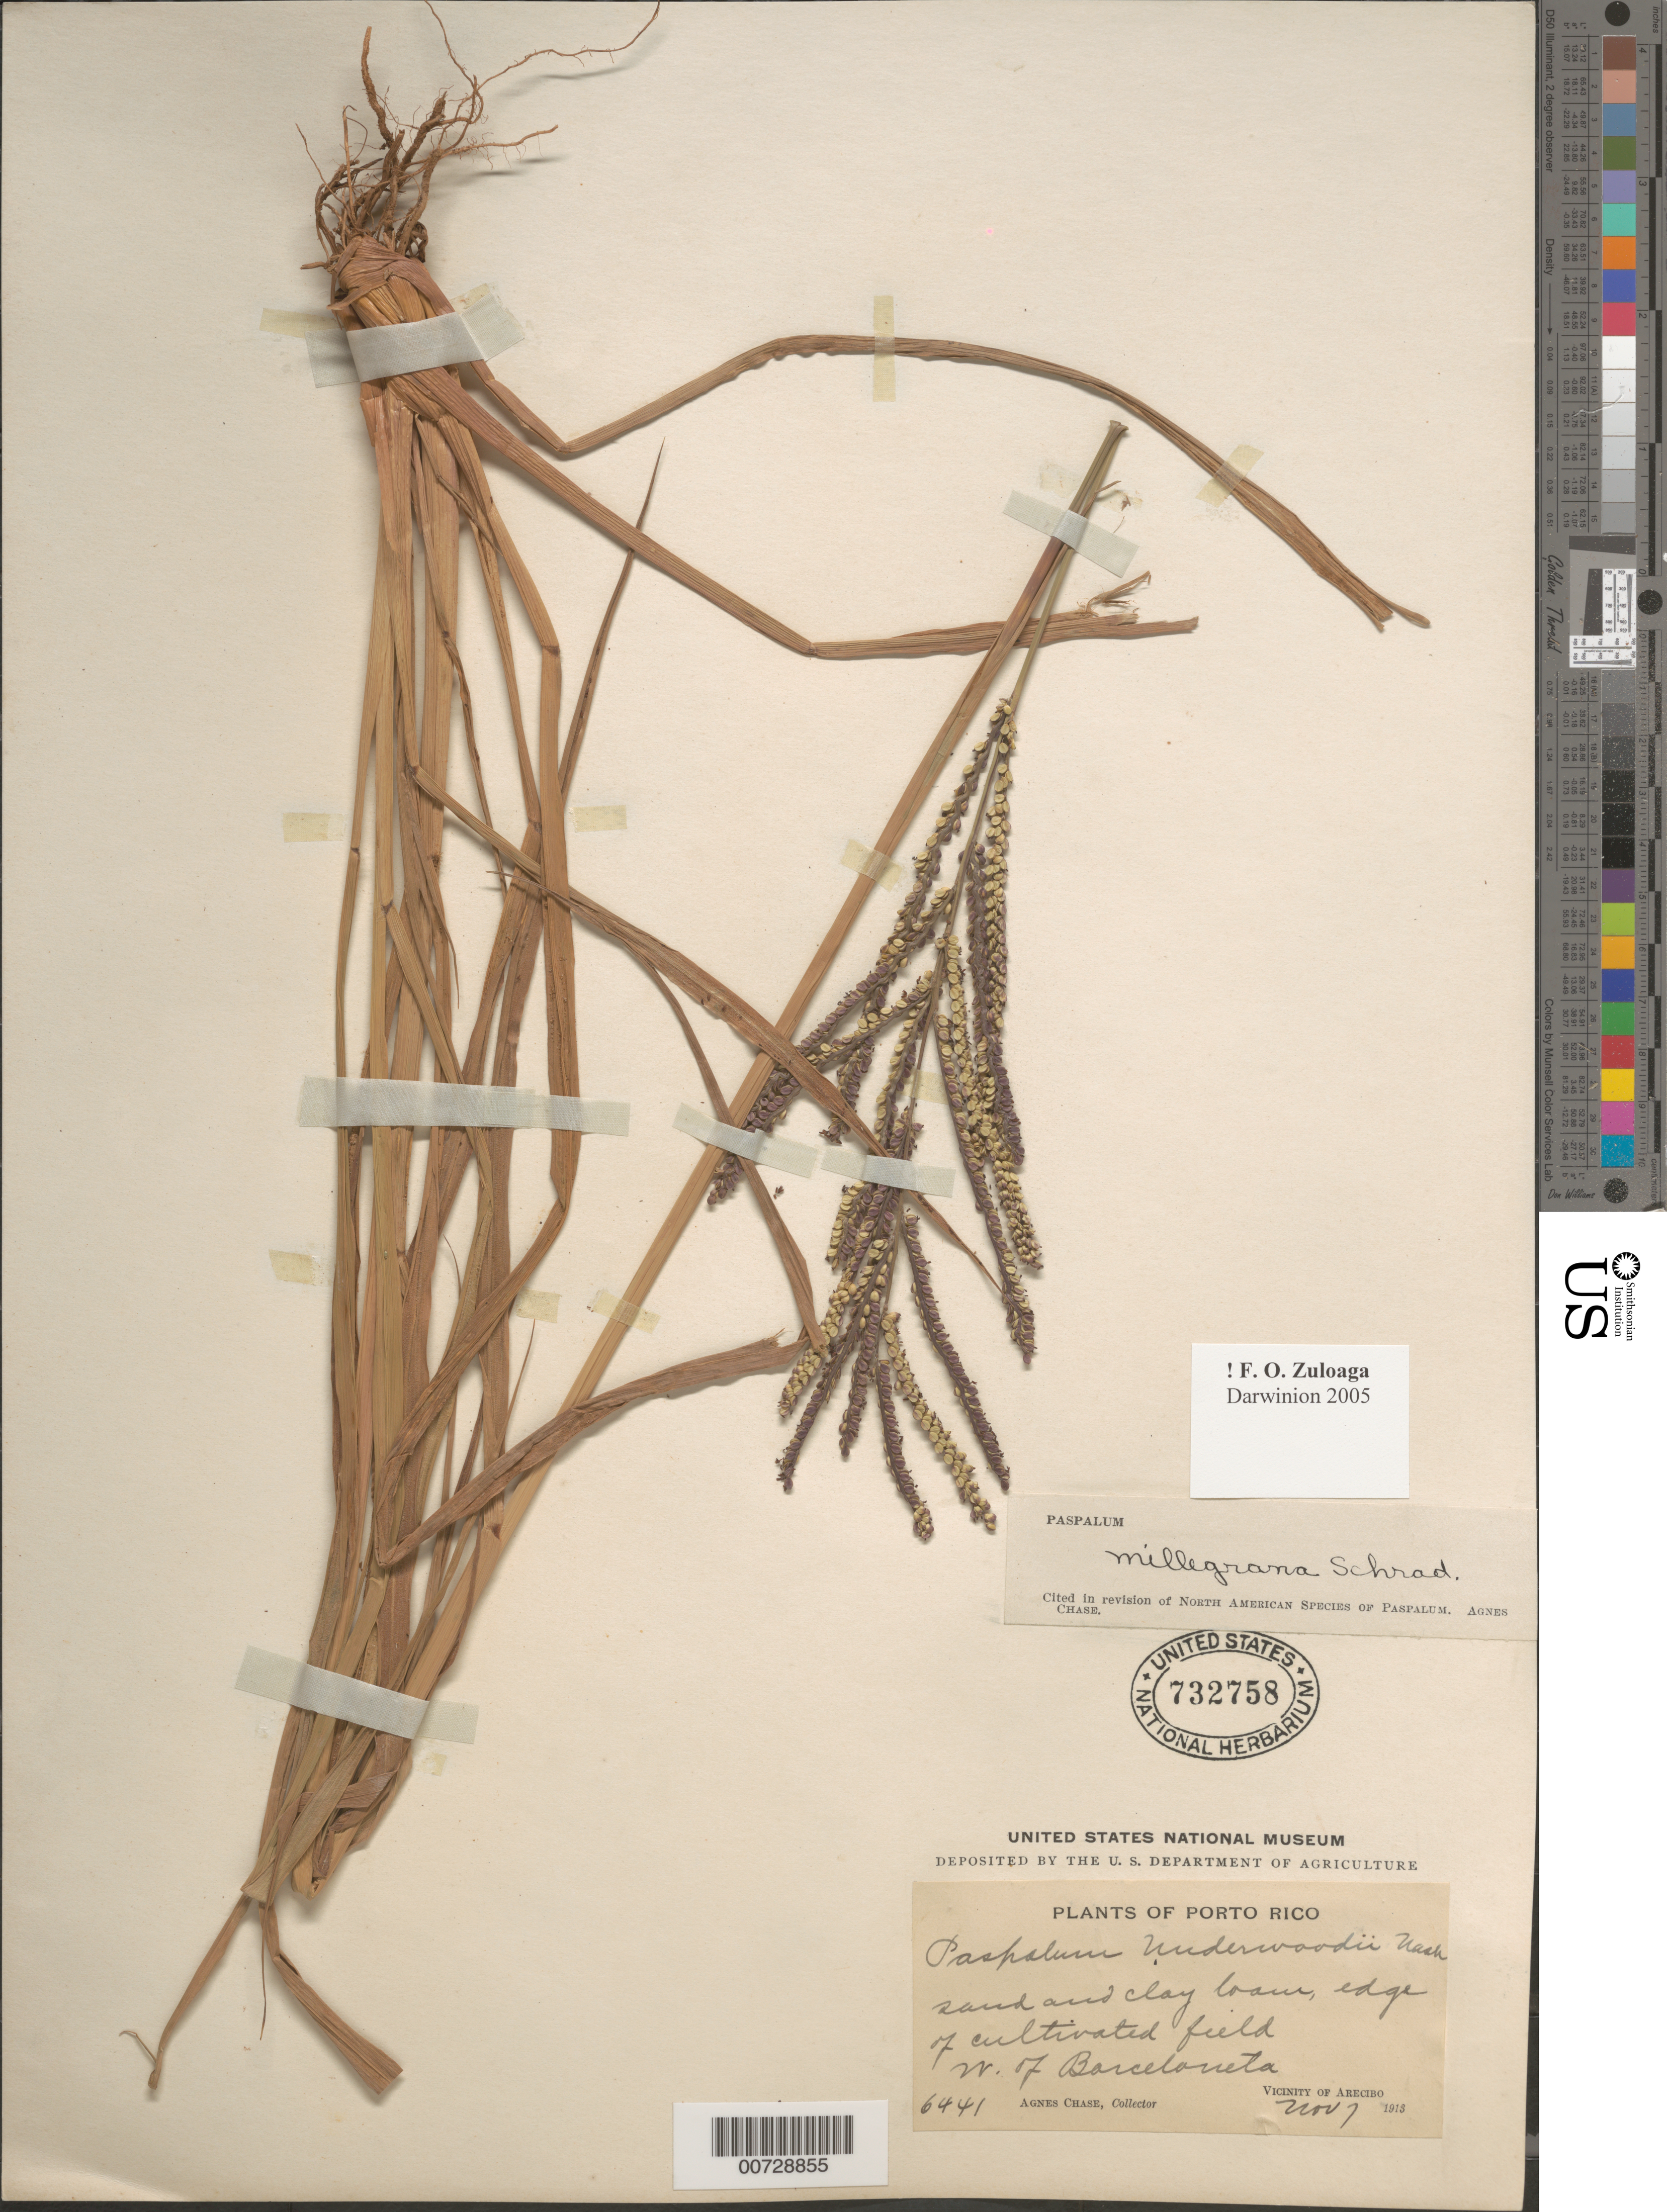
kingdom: Plantae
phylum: Tracheophyta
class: Liliopsida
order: Poales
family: Poaceae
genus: Paspalum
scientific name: Paspalum millegrana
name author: Schrad.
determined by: Chase, [M.] Agnes, (US)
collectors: A. Chase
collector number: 6441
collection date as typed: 07 Nov 1913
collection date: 1913-11-07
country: Puerto Rico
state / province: Arecibo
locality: Barceloneta, W of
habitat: Sand and clay loam, edge of cultivated field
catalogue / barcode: US 732758